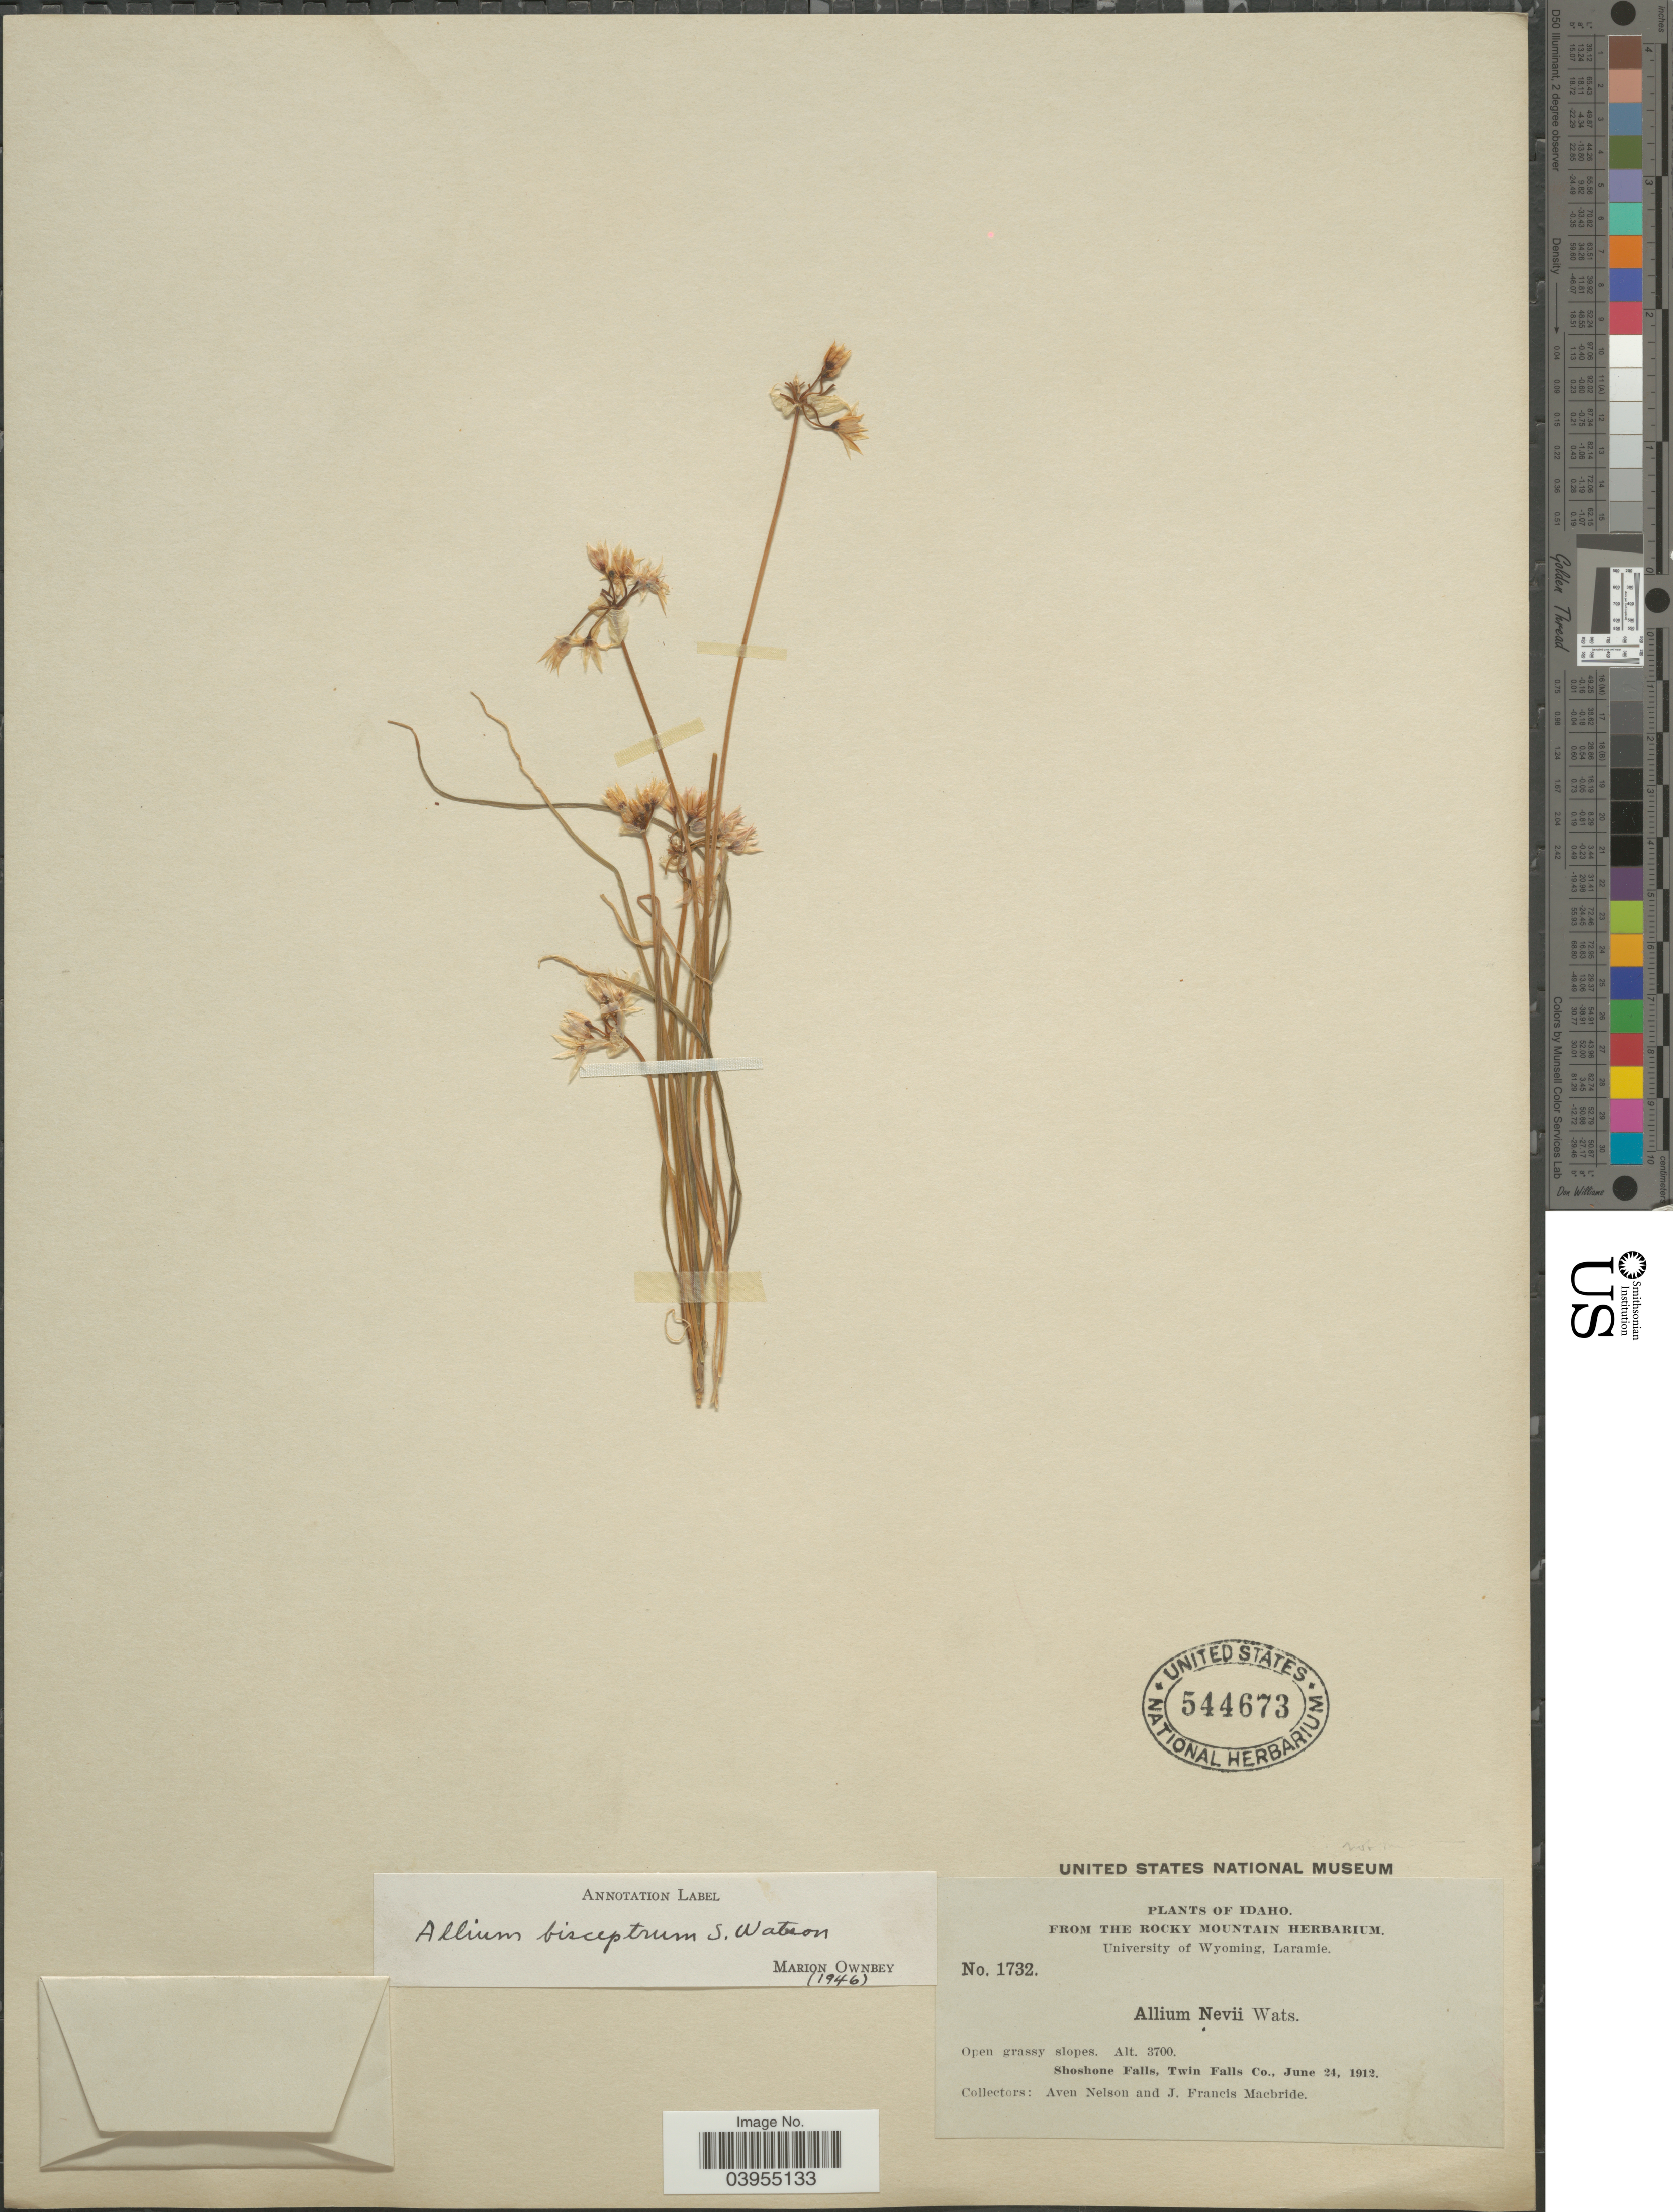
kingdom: Plantae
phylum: Tracheophyta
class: Liliopsida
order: Asparagales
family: Amaryllidaceae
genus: Allium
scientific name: Allium bisceptrum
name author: S. Watson in C. King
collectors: A. Nelson & J. F. Macbride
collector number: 1732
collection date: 1912-06-24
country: United States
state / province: Idaho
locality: Shoshone Falls, Twin Falls Co.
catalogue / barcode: US 544673